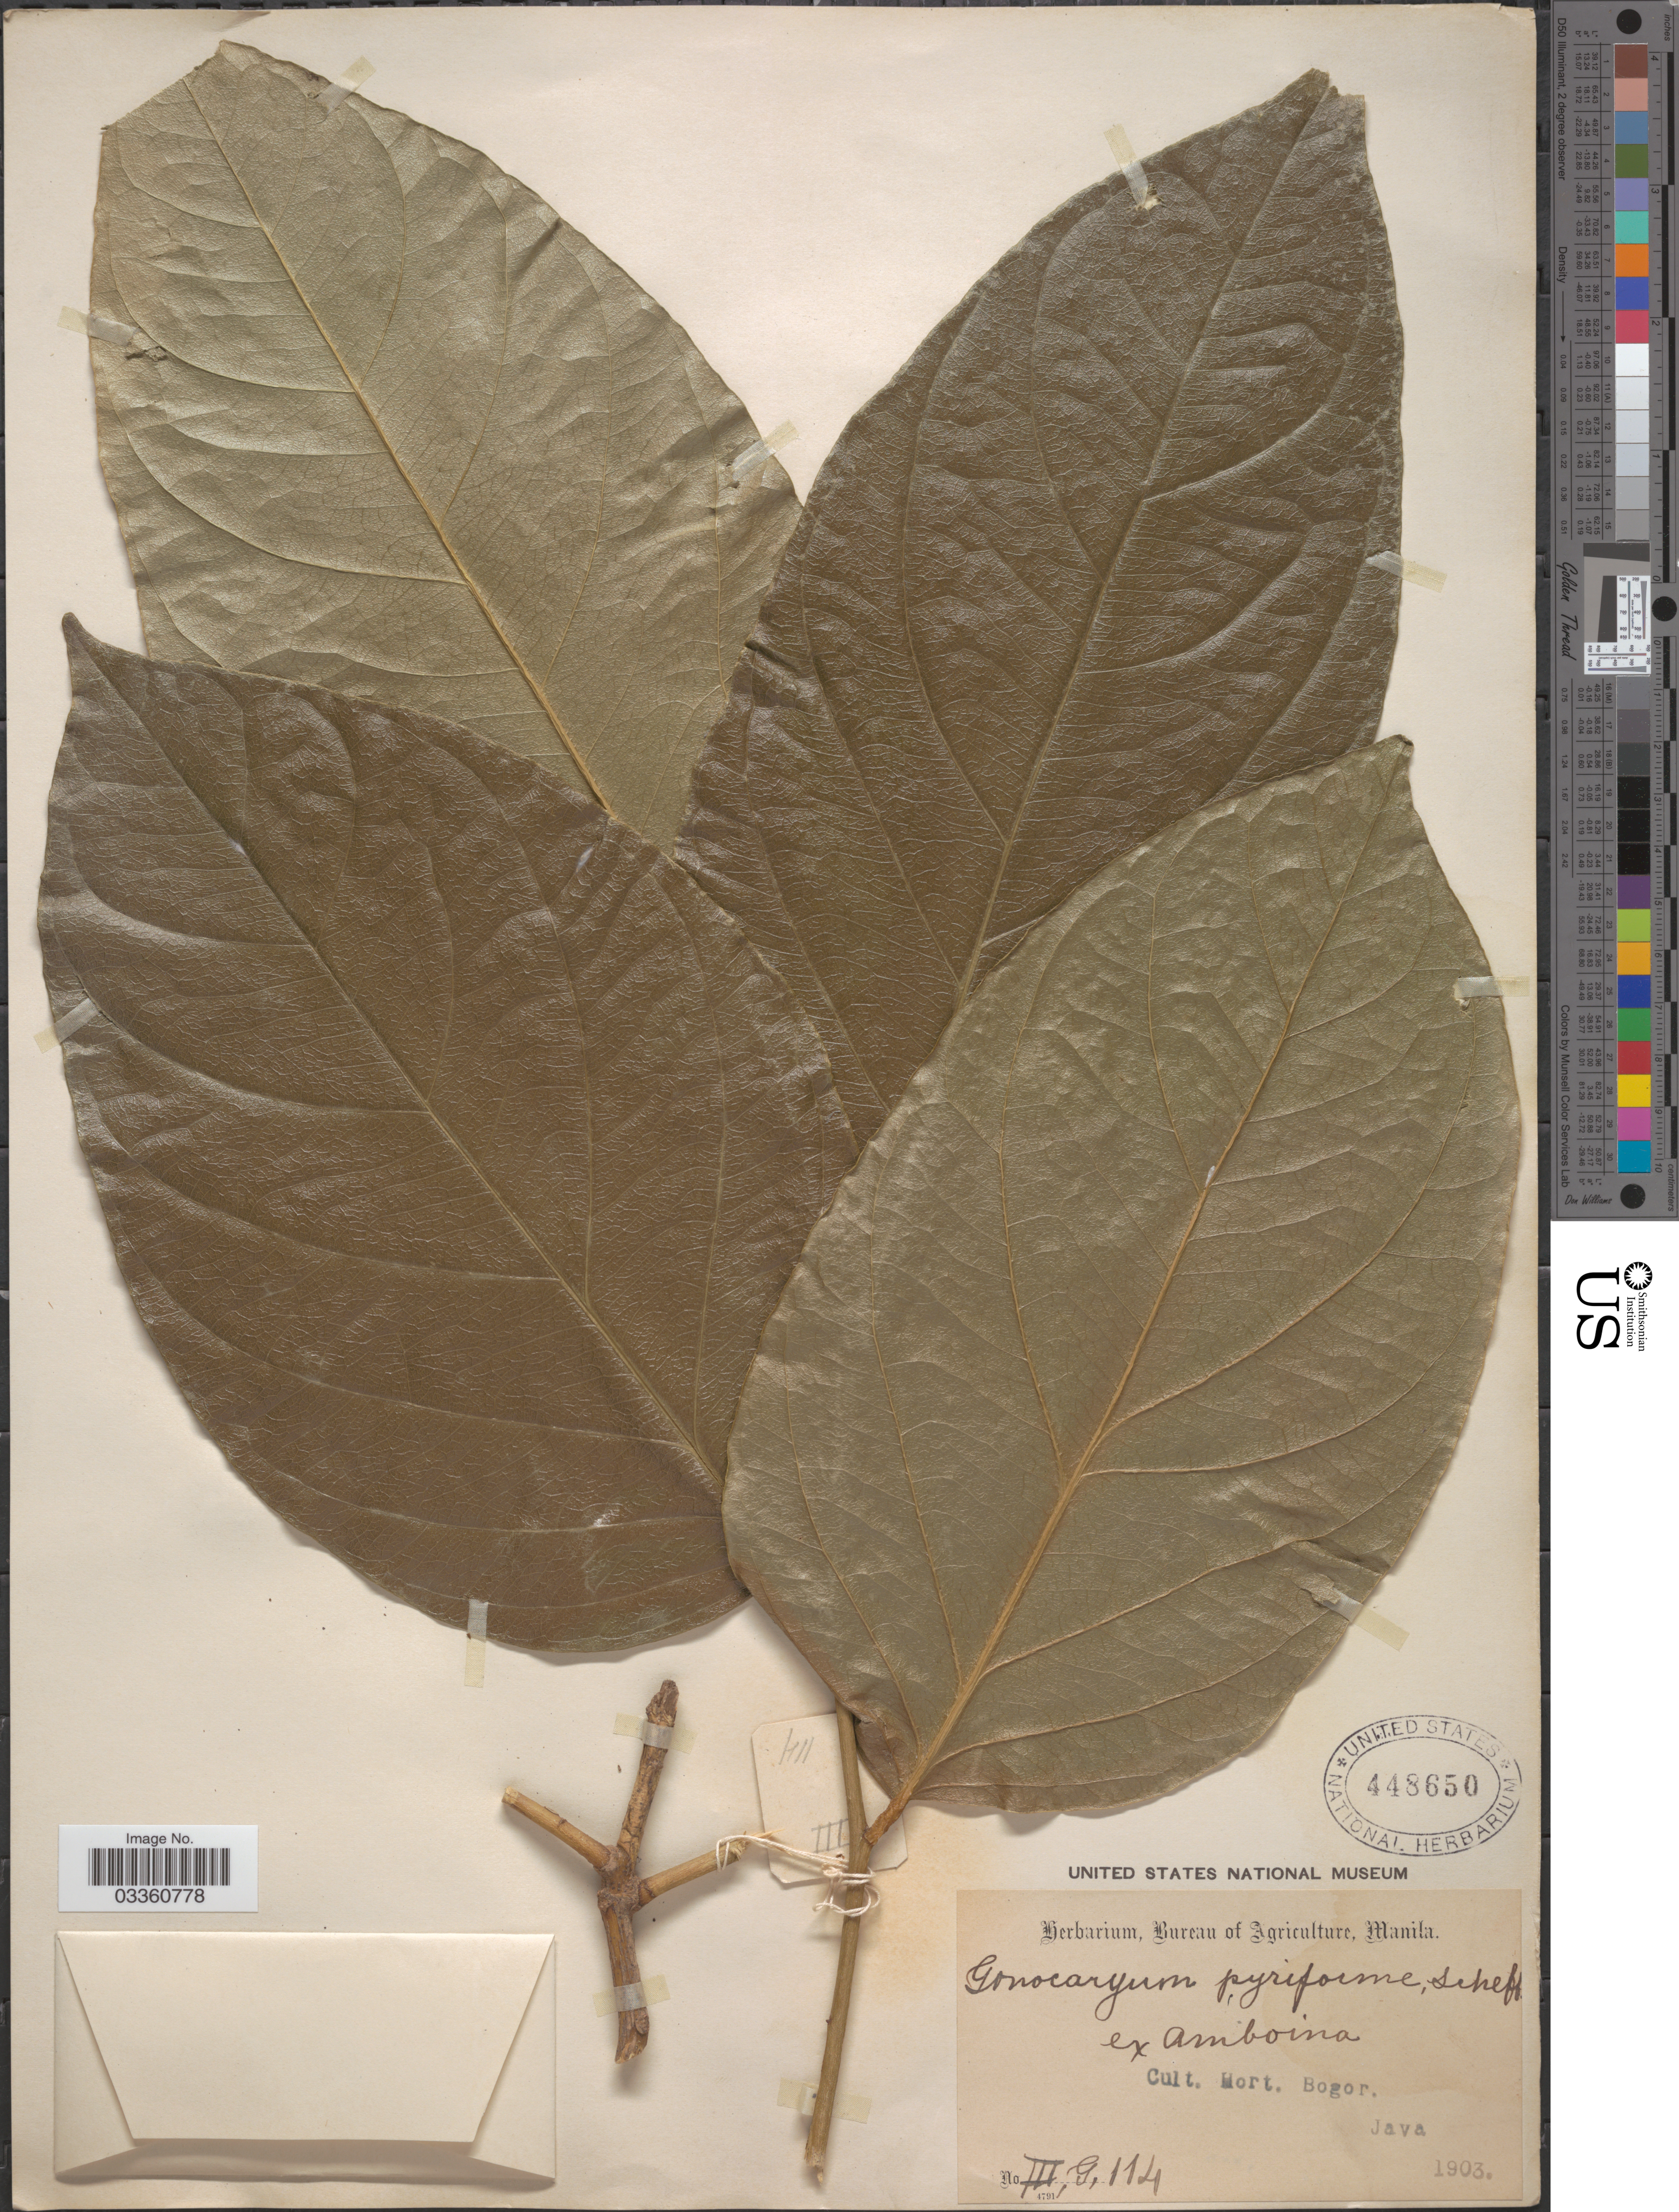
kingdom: Plantae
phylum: Tracheophyta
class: Magnoliopsida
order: Cardiopteridales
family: Cardiopteridaceae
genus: Gonocaryum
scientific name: Gonocaryum litorale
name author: (Blume) Sleumer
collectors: Ex herb. Bureau of Agriculture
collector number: III, G, 114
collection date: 1903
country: Indonesia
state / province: Java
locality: Cult. Hort. Bogor.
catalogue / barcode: US 448650